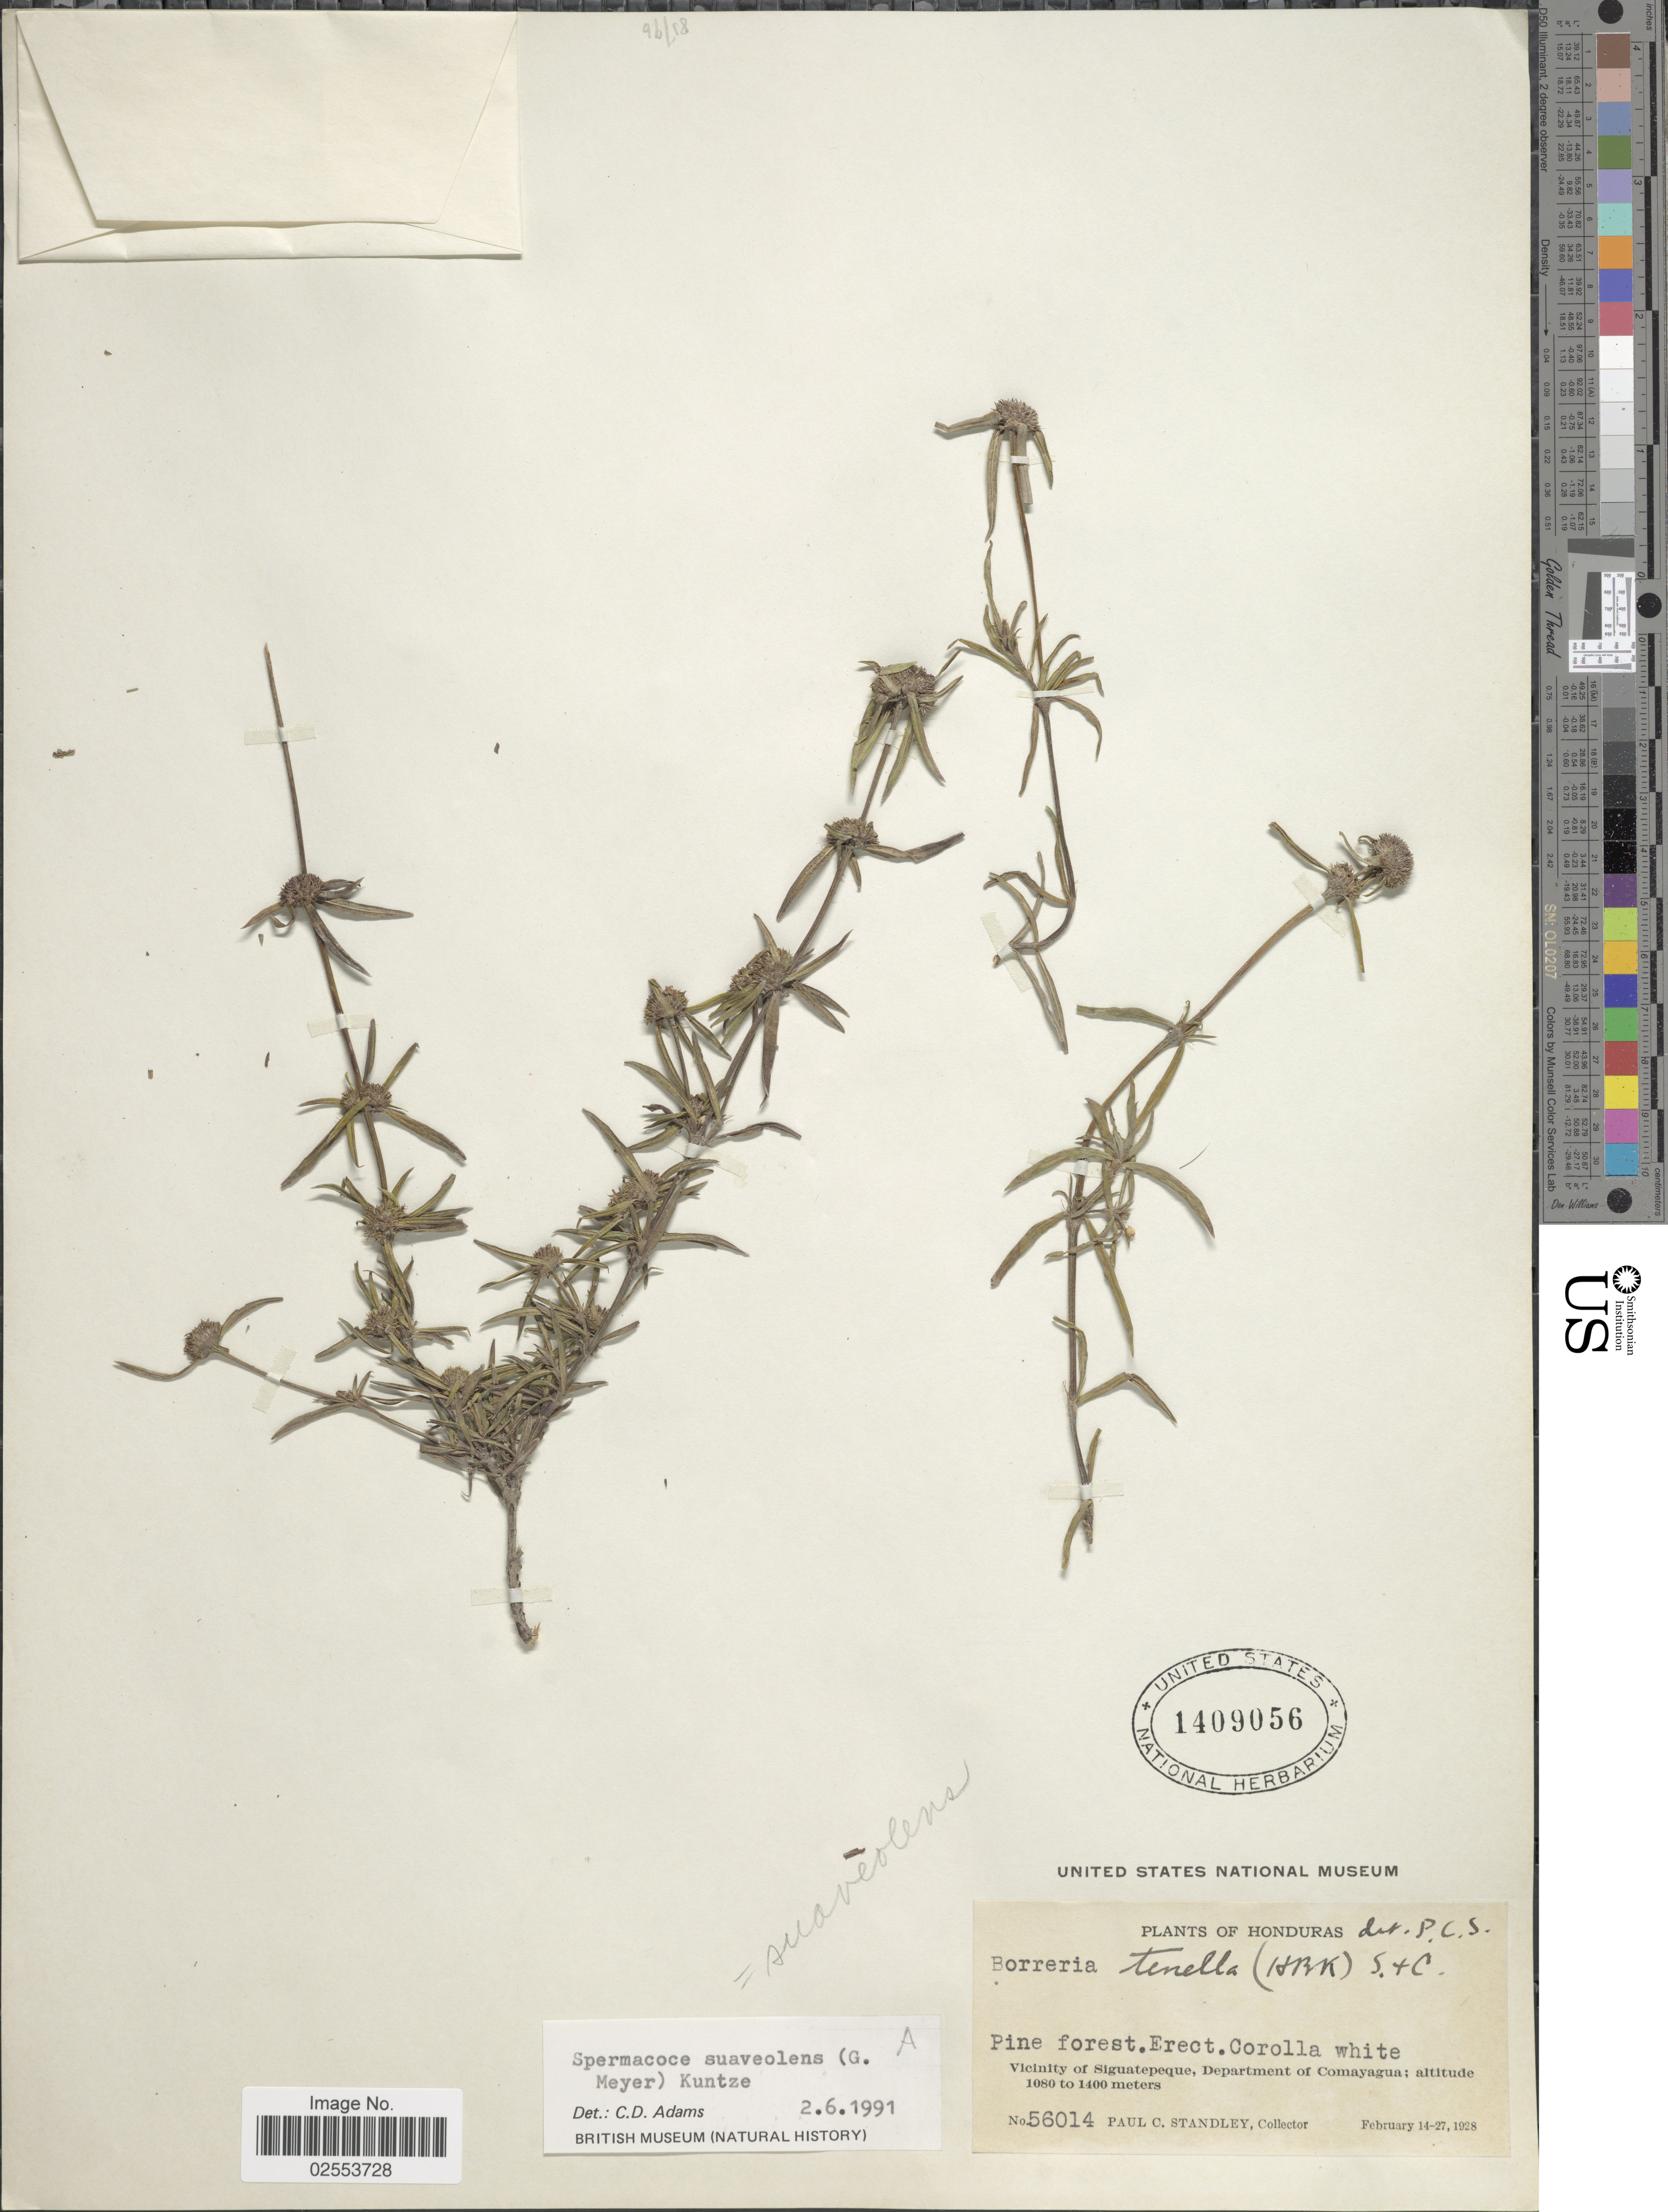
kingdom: Plantae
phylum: Tracheophyta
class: Magnoliopsida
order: Gentianales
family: Rubiaceae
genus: Spermacoce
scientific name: Spermacoce suaveolens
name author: (G. Mey.) Kuntze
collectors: P. C. Standley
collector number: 56014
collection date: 1928-02-14/1928-02-27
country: Honduras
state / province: Comayagua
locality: Vicinity of Siguatepeque.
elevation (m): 1080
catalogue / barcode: US 1409056